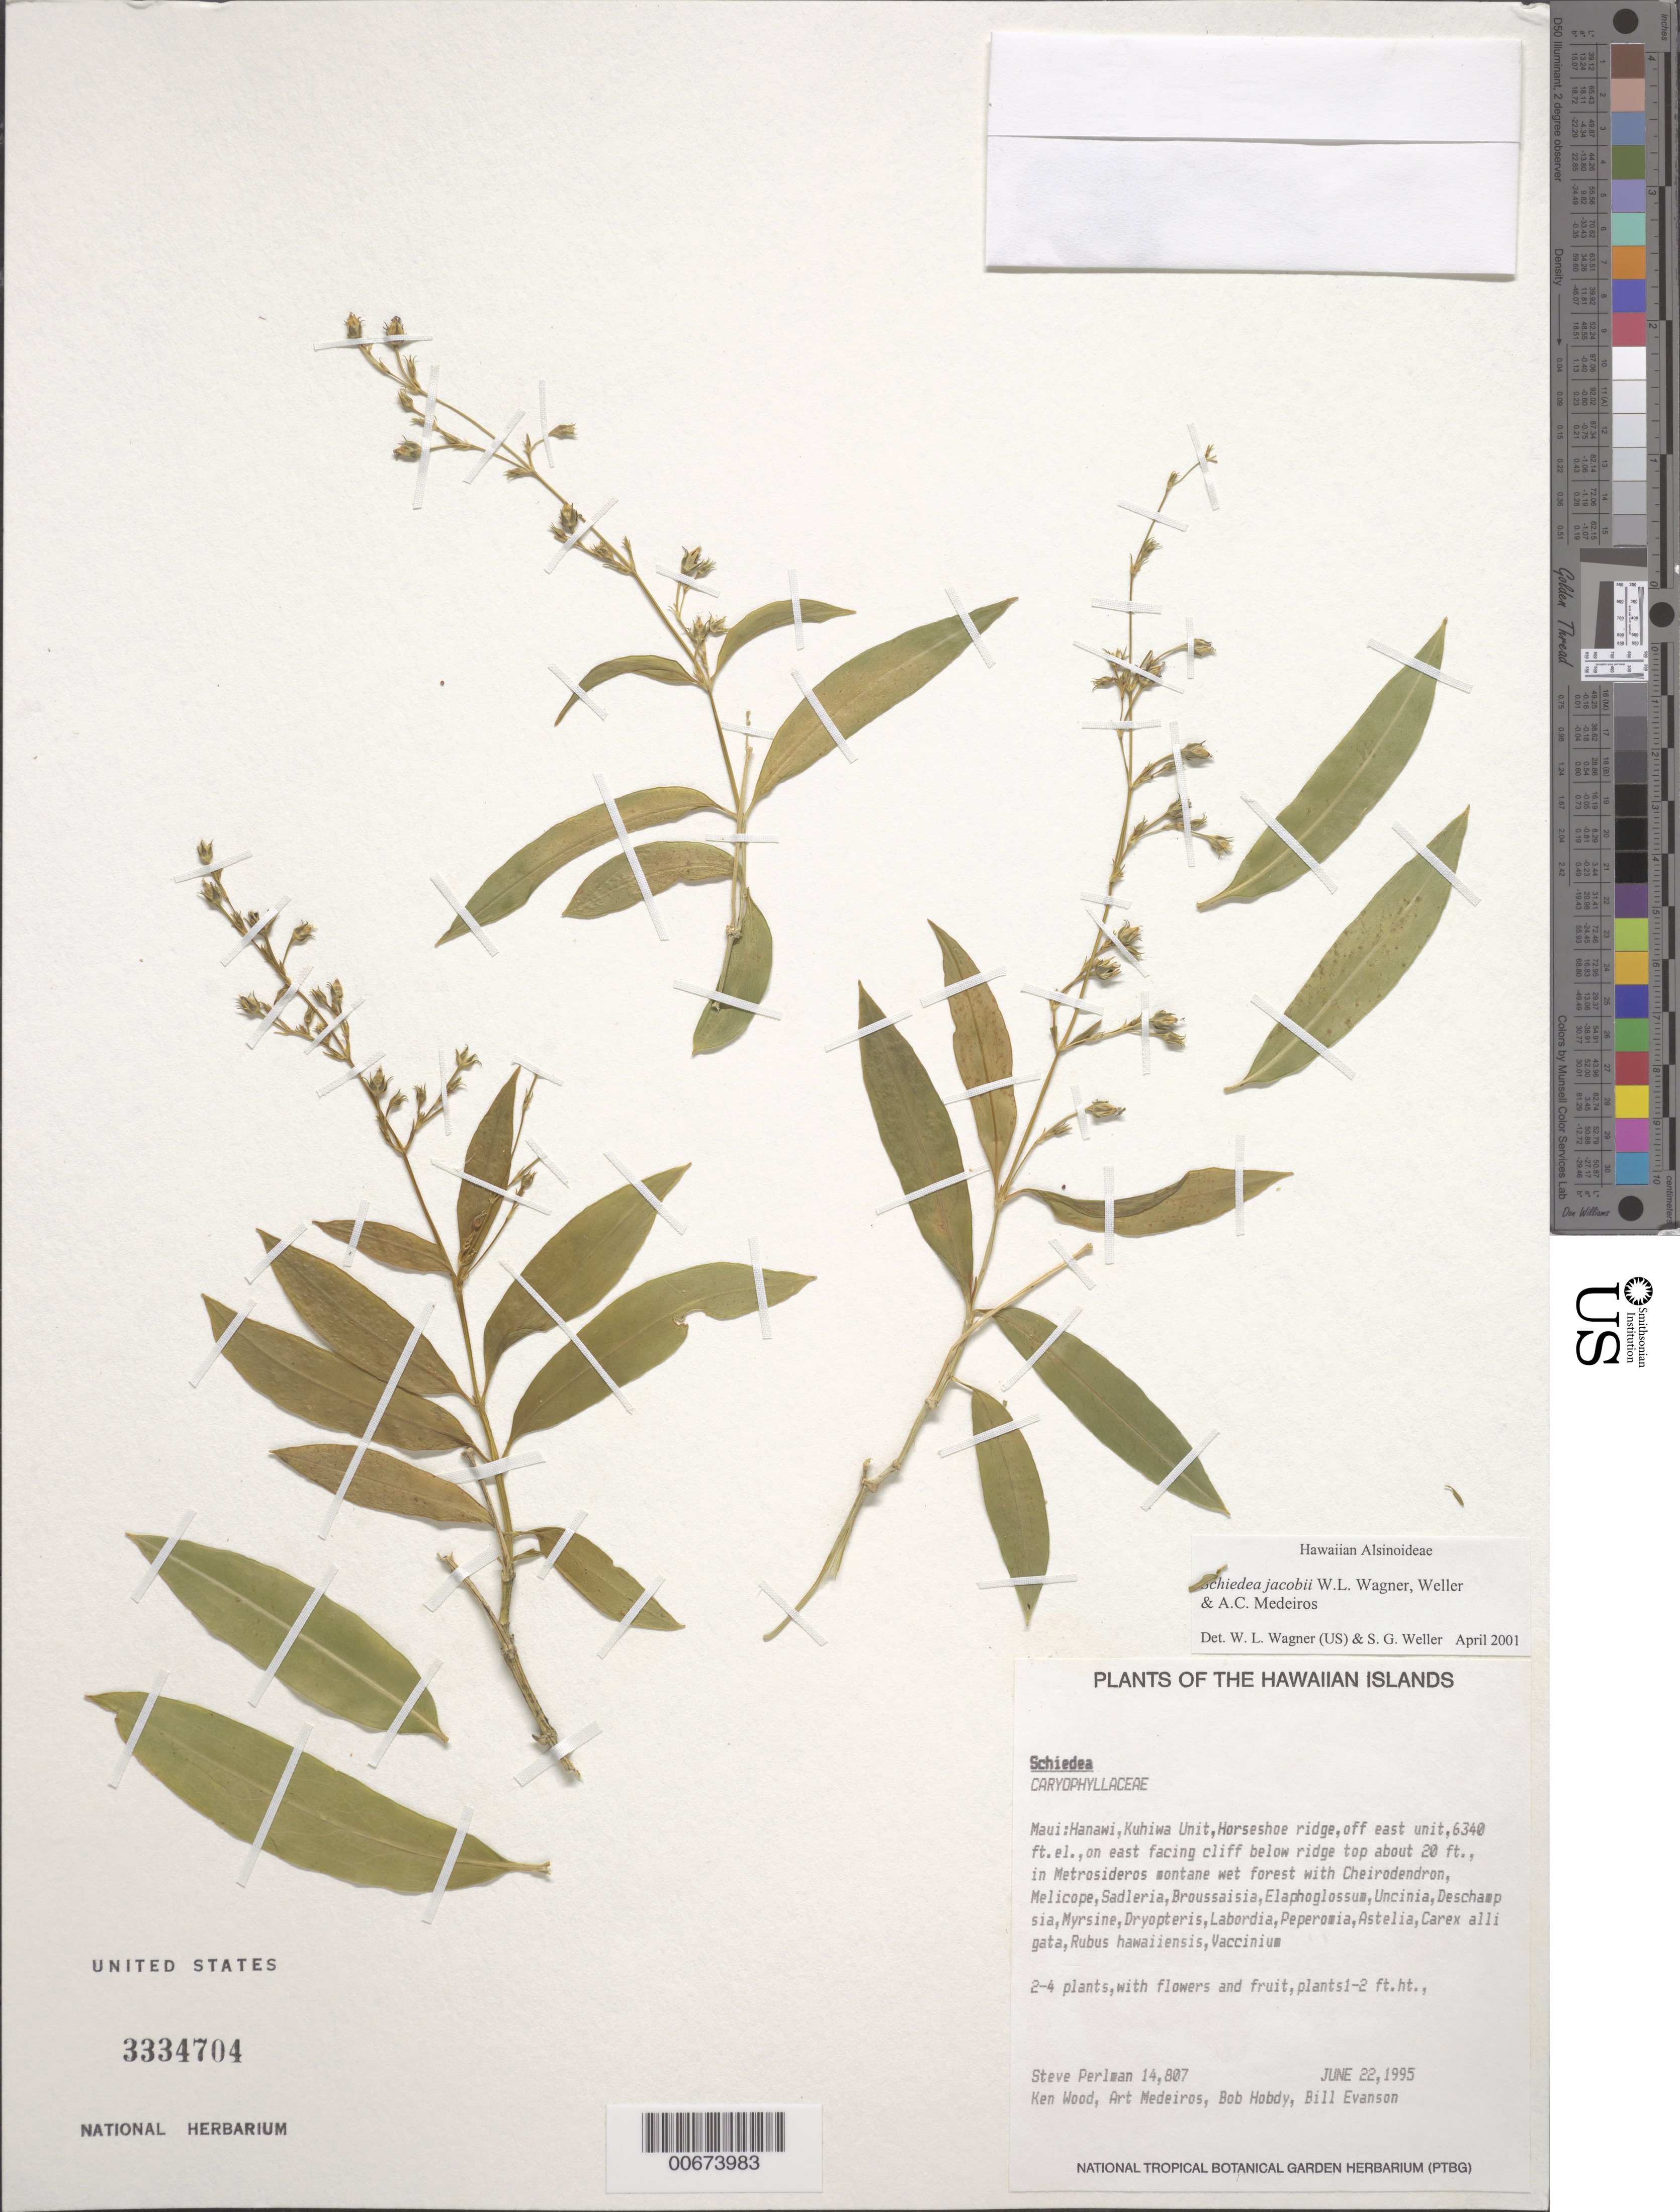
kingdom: Plantae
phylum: Tracheophyta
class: Magnoliopsida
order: Caryophyllales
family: Caryophyllaceae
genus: Schiedea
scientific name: Schiedea jacobii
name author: W.L. Wagner et al.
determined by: Wagner, W. L.; Weller, Stephen G.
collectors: S. P. Perlman, K. Wood, A. Medeiros, B. Hobdy & B. Evanson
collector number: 14807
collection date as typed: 22 Jun 1995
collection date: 1995-06-22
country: United States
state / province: Hawaii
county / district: Maui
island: Maui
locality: Hanawi, Kuhiwa Unit, Horseshoe ridge, off E unit, on E facing cliff below ridge top about 20 ft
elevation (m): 1932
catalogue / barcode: US 3334704